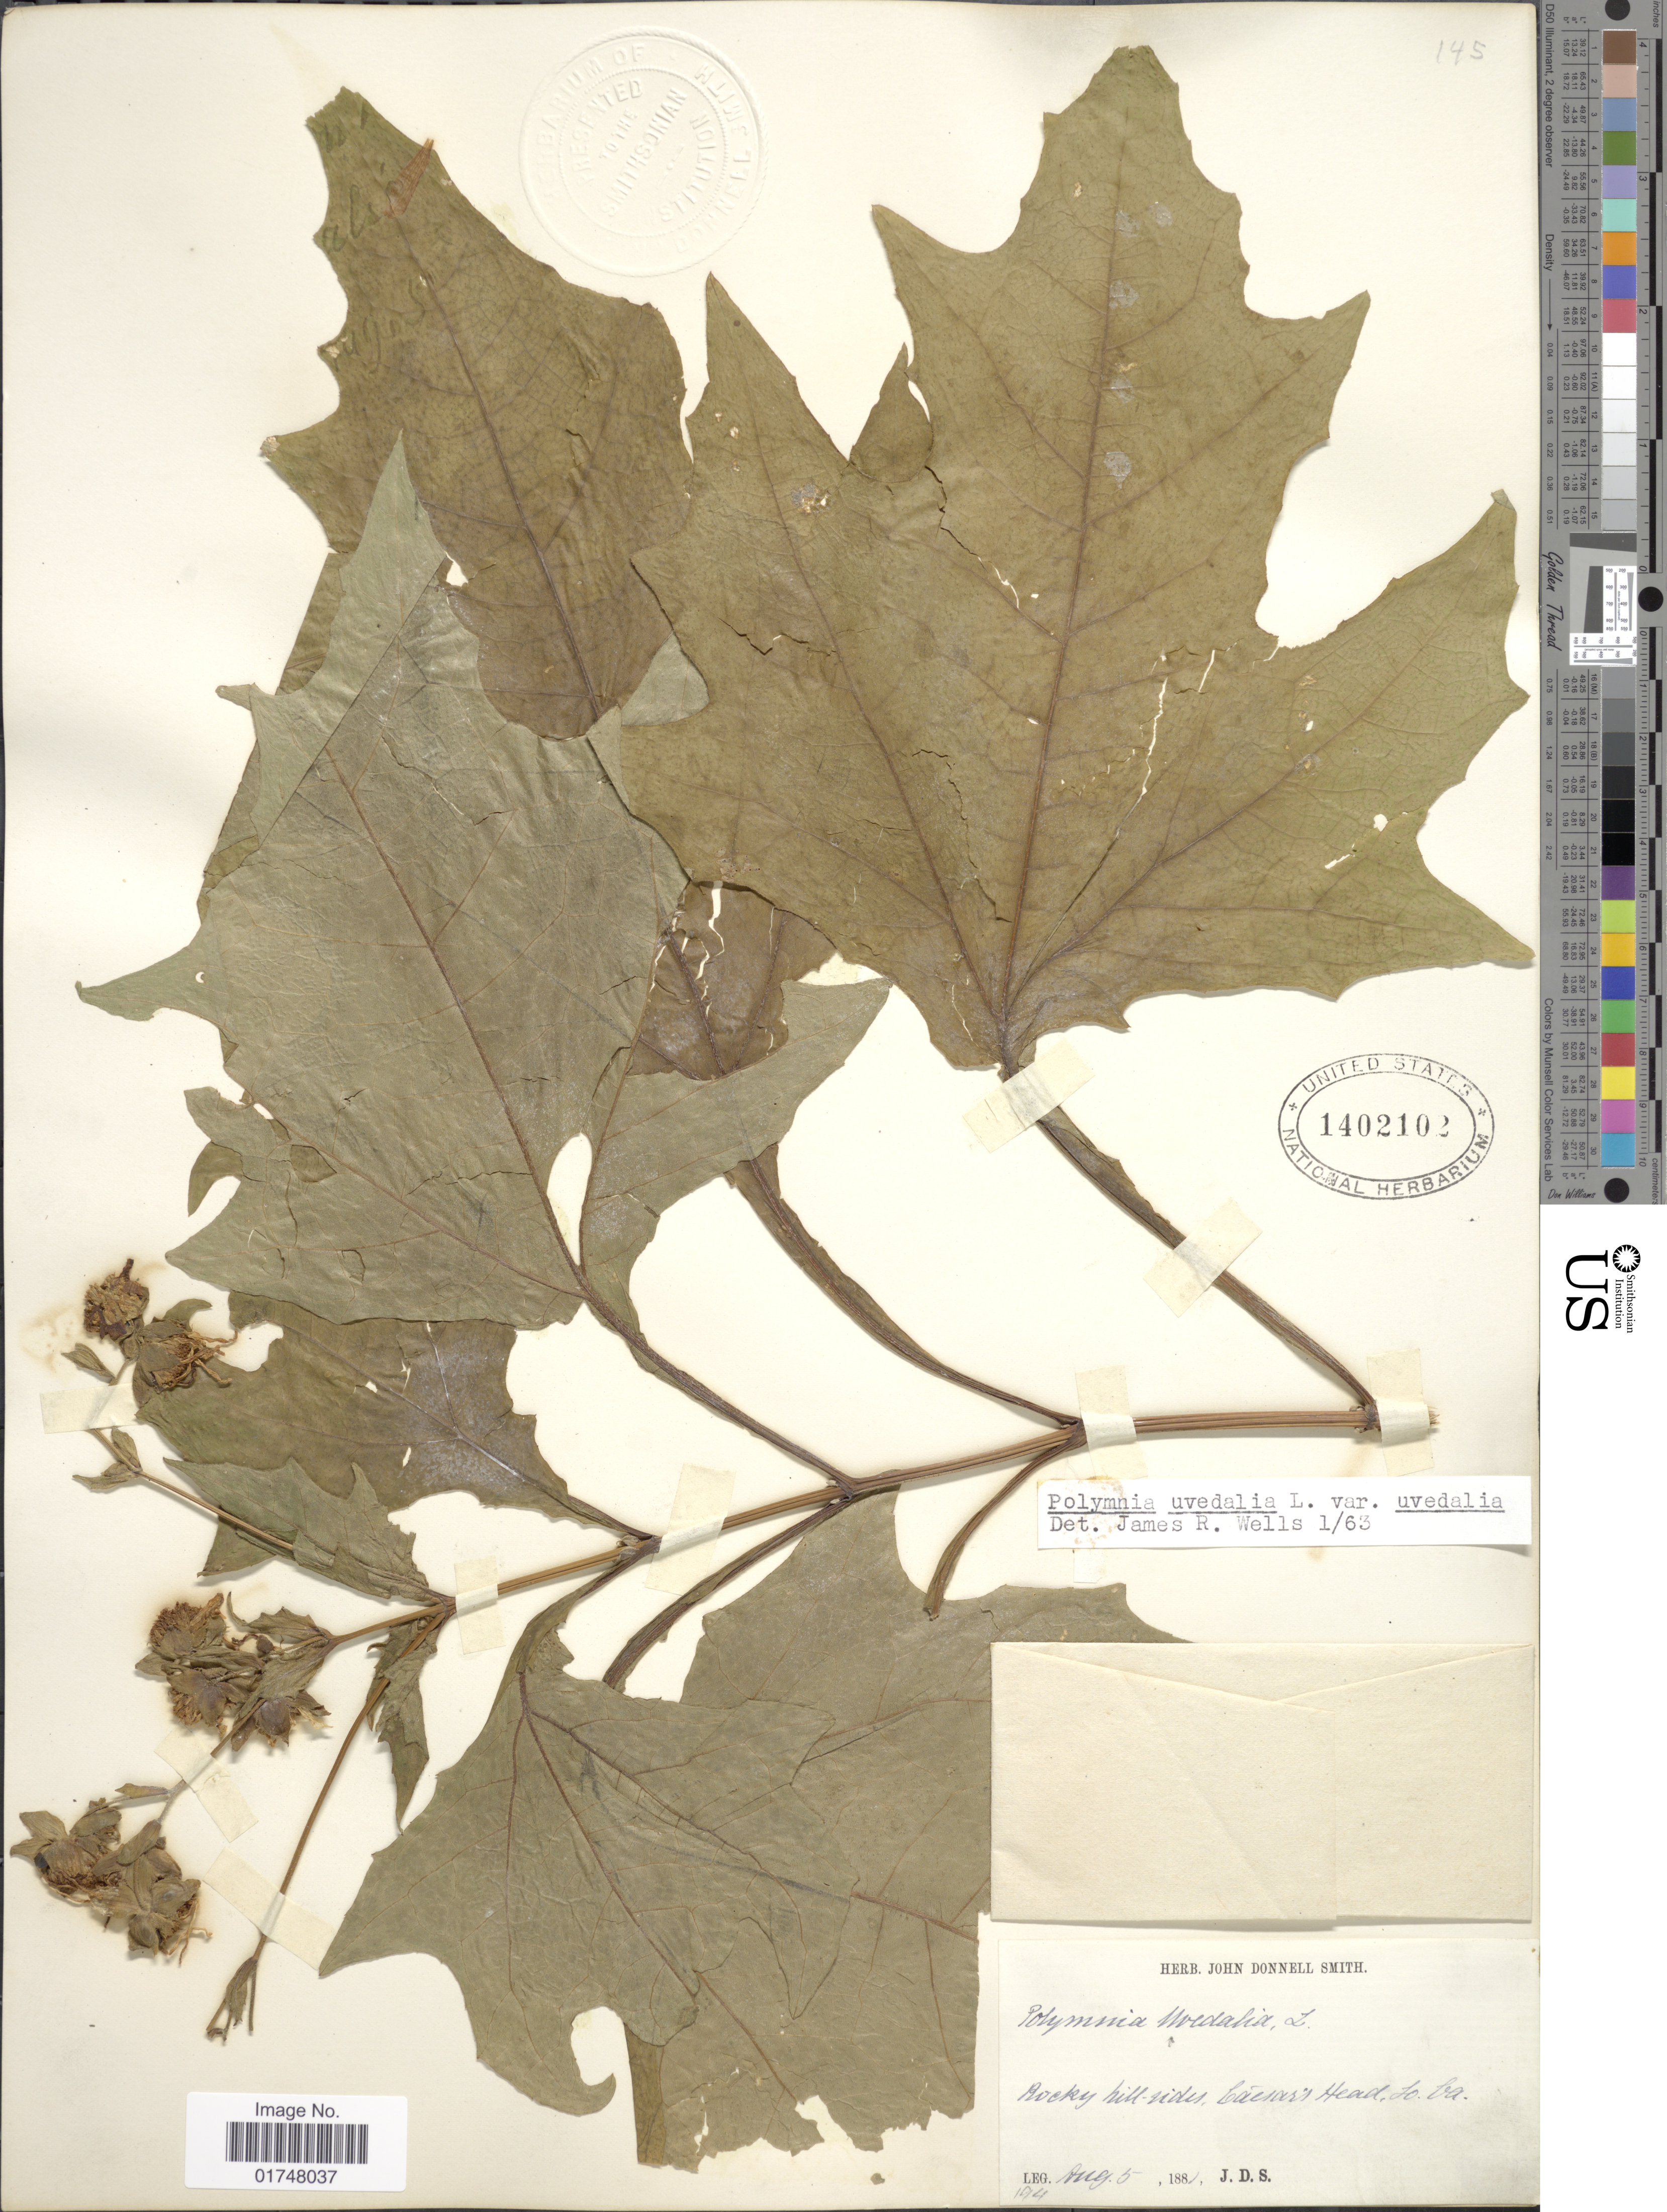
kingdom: Plantae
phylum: Tracheophyta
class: Magnoliopsida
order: Asterales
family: Asteraceae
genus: Smallanthus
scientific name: Smallanthus uvedalia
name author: (L.) Mack. ex Mack.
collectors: J. Donnell Smith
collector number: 194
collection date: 1881-08-05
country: United States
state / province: South Carolina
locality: Rocky hill-sides, Caesaris Head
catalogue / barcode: US 1402102